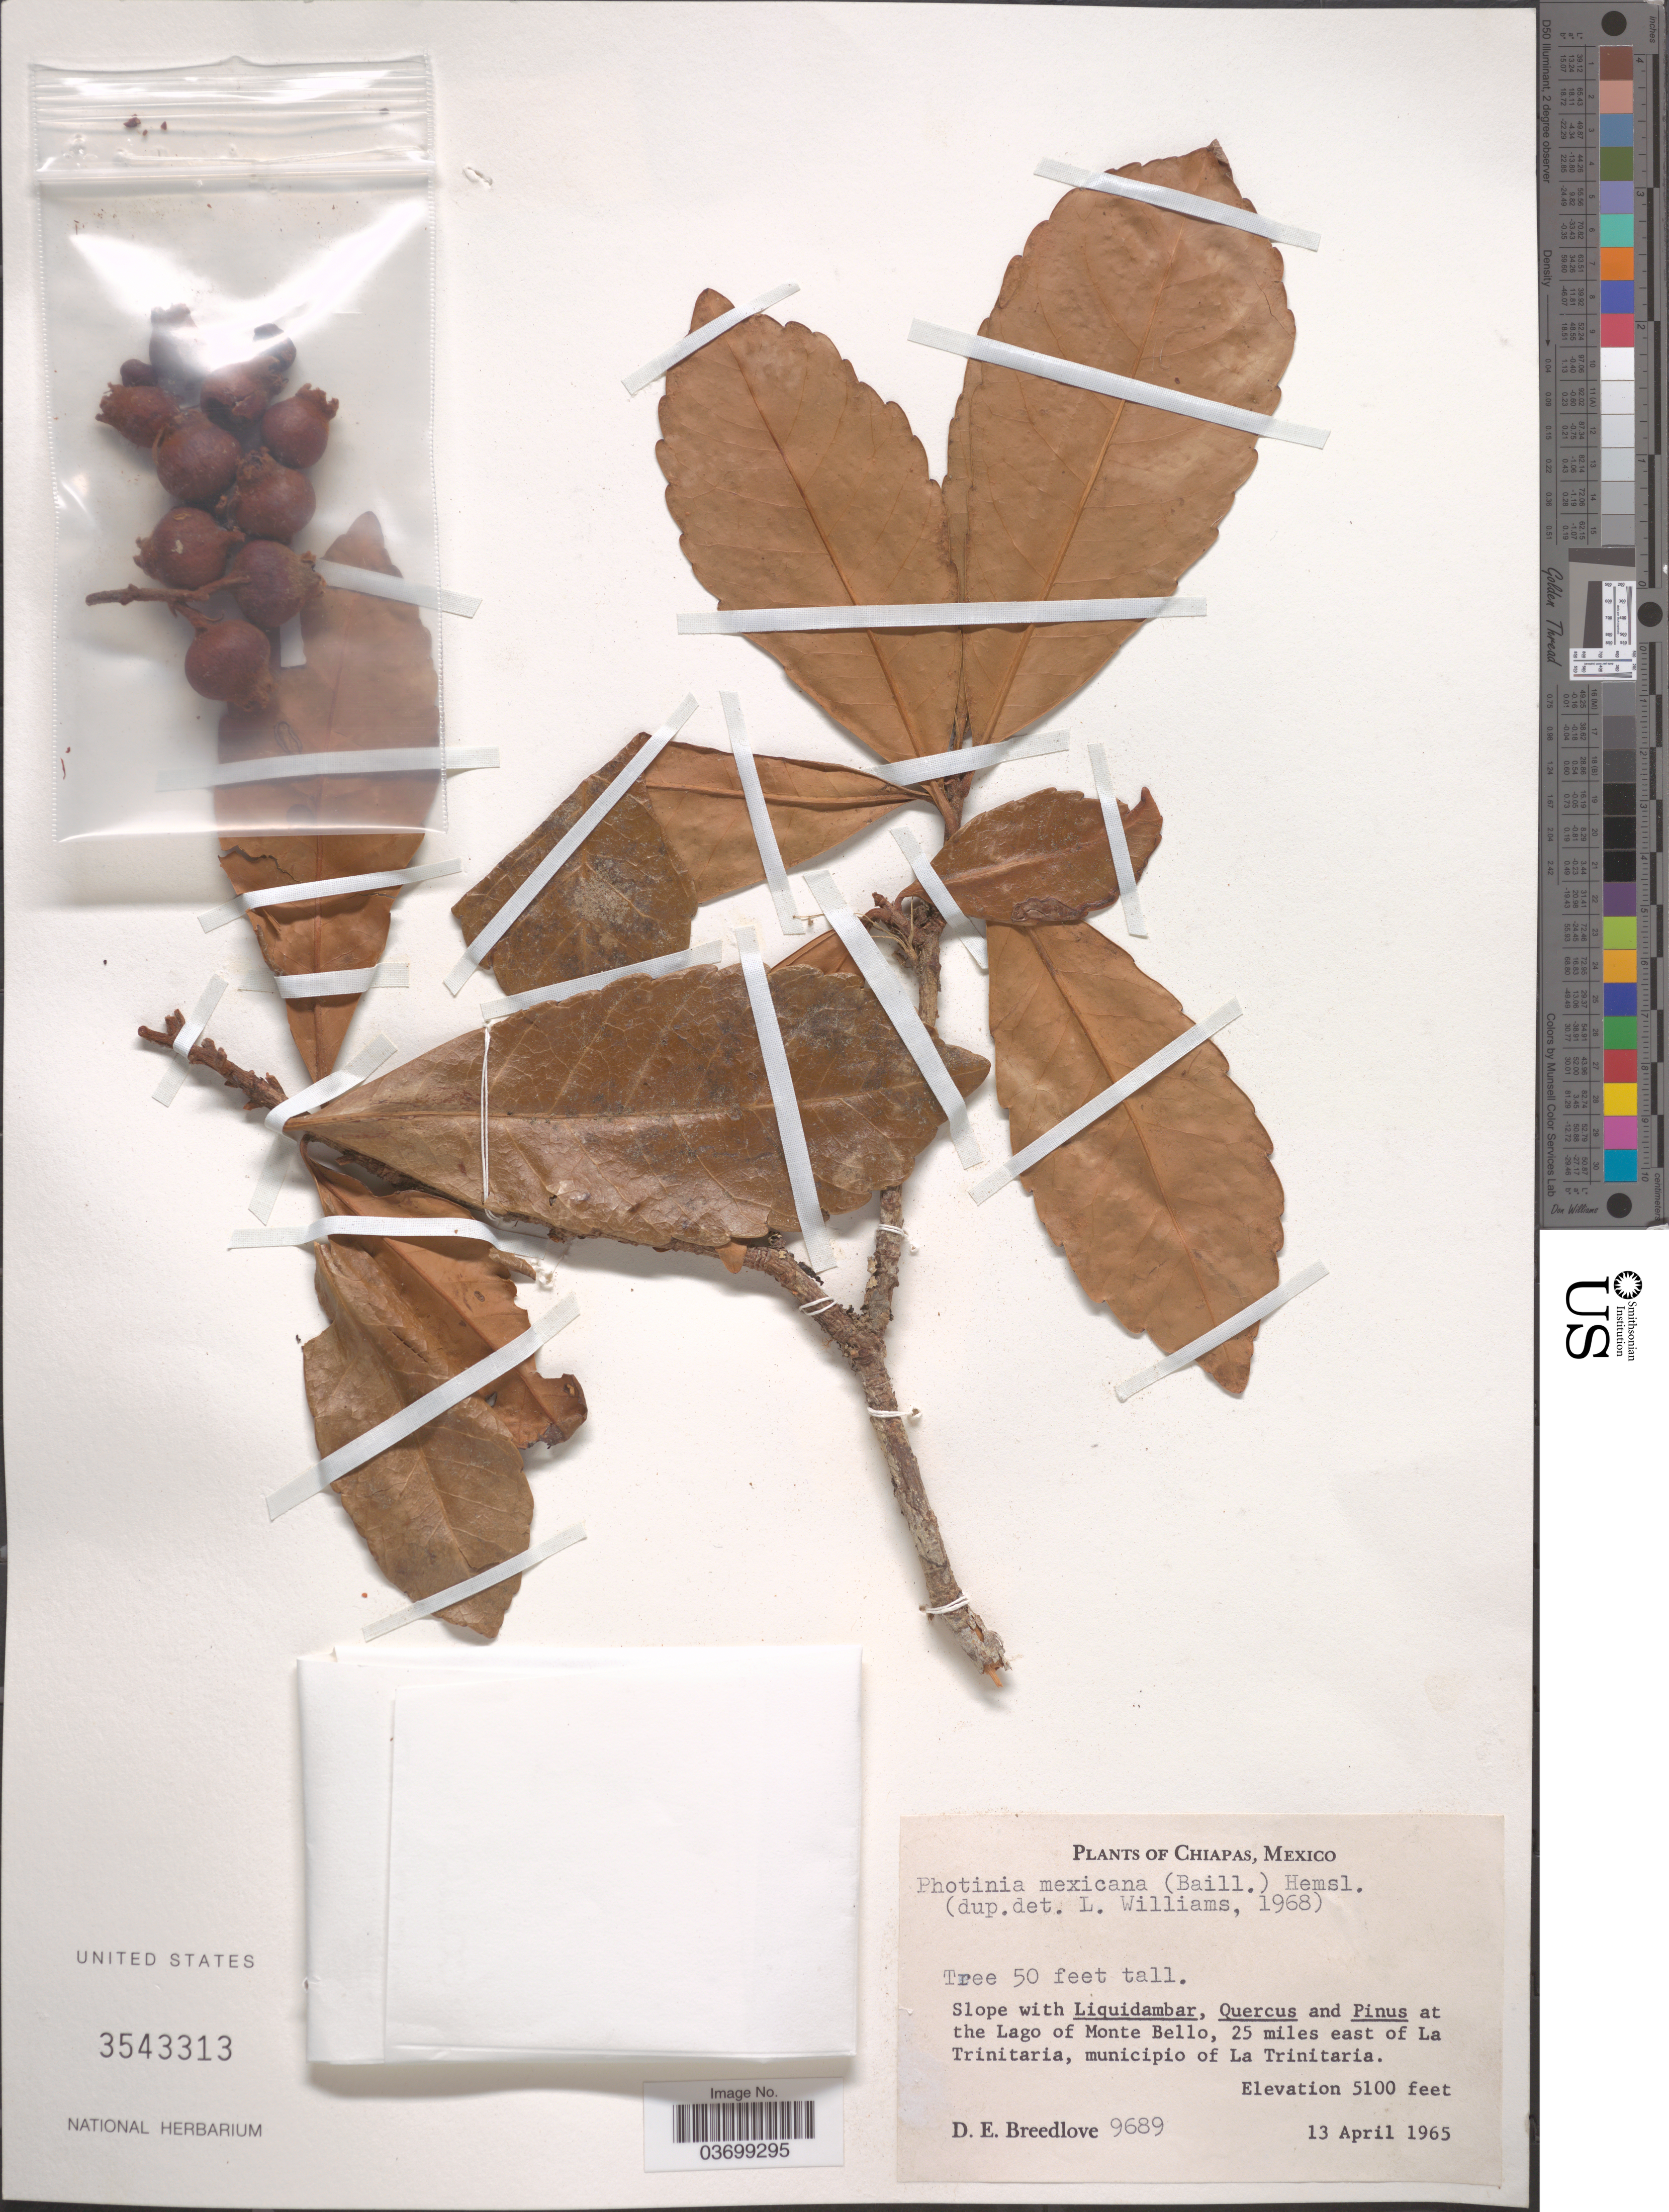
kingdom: Plantae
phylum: Tracheophyta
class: Magnoliopsida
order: Rosales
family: Rosaceae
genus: Phippsiomeles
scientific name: Phippsiomeles mexicana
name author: (Baill.) B.B. Liu & J. Wen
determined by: Strong, Mark T., (BOT), Smithsonian Institution - National Museum of Natural History (UNITED STATES)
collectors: D. E. Breedlove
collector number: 9689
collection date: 1965-04-13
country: Mexico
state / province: Chiapas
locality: At the Lago of Monte Bello, 25 miles east of La Trinitaria, municipio of La Trinitaria.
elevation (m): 1554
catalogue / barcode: US 3543313